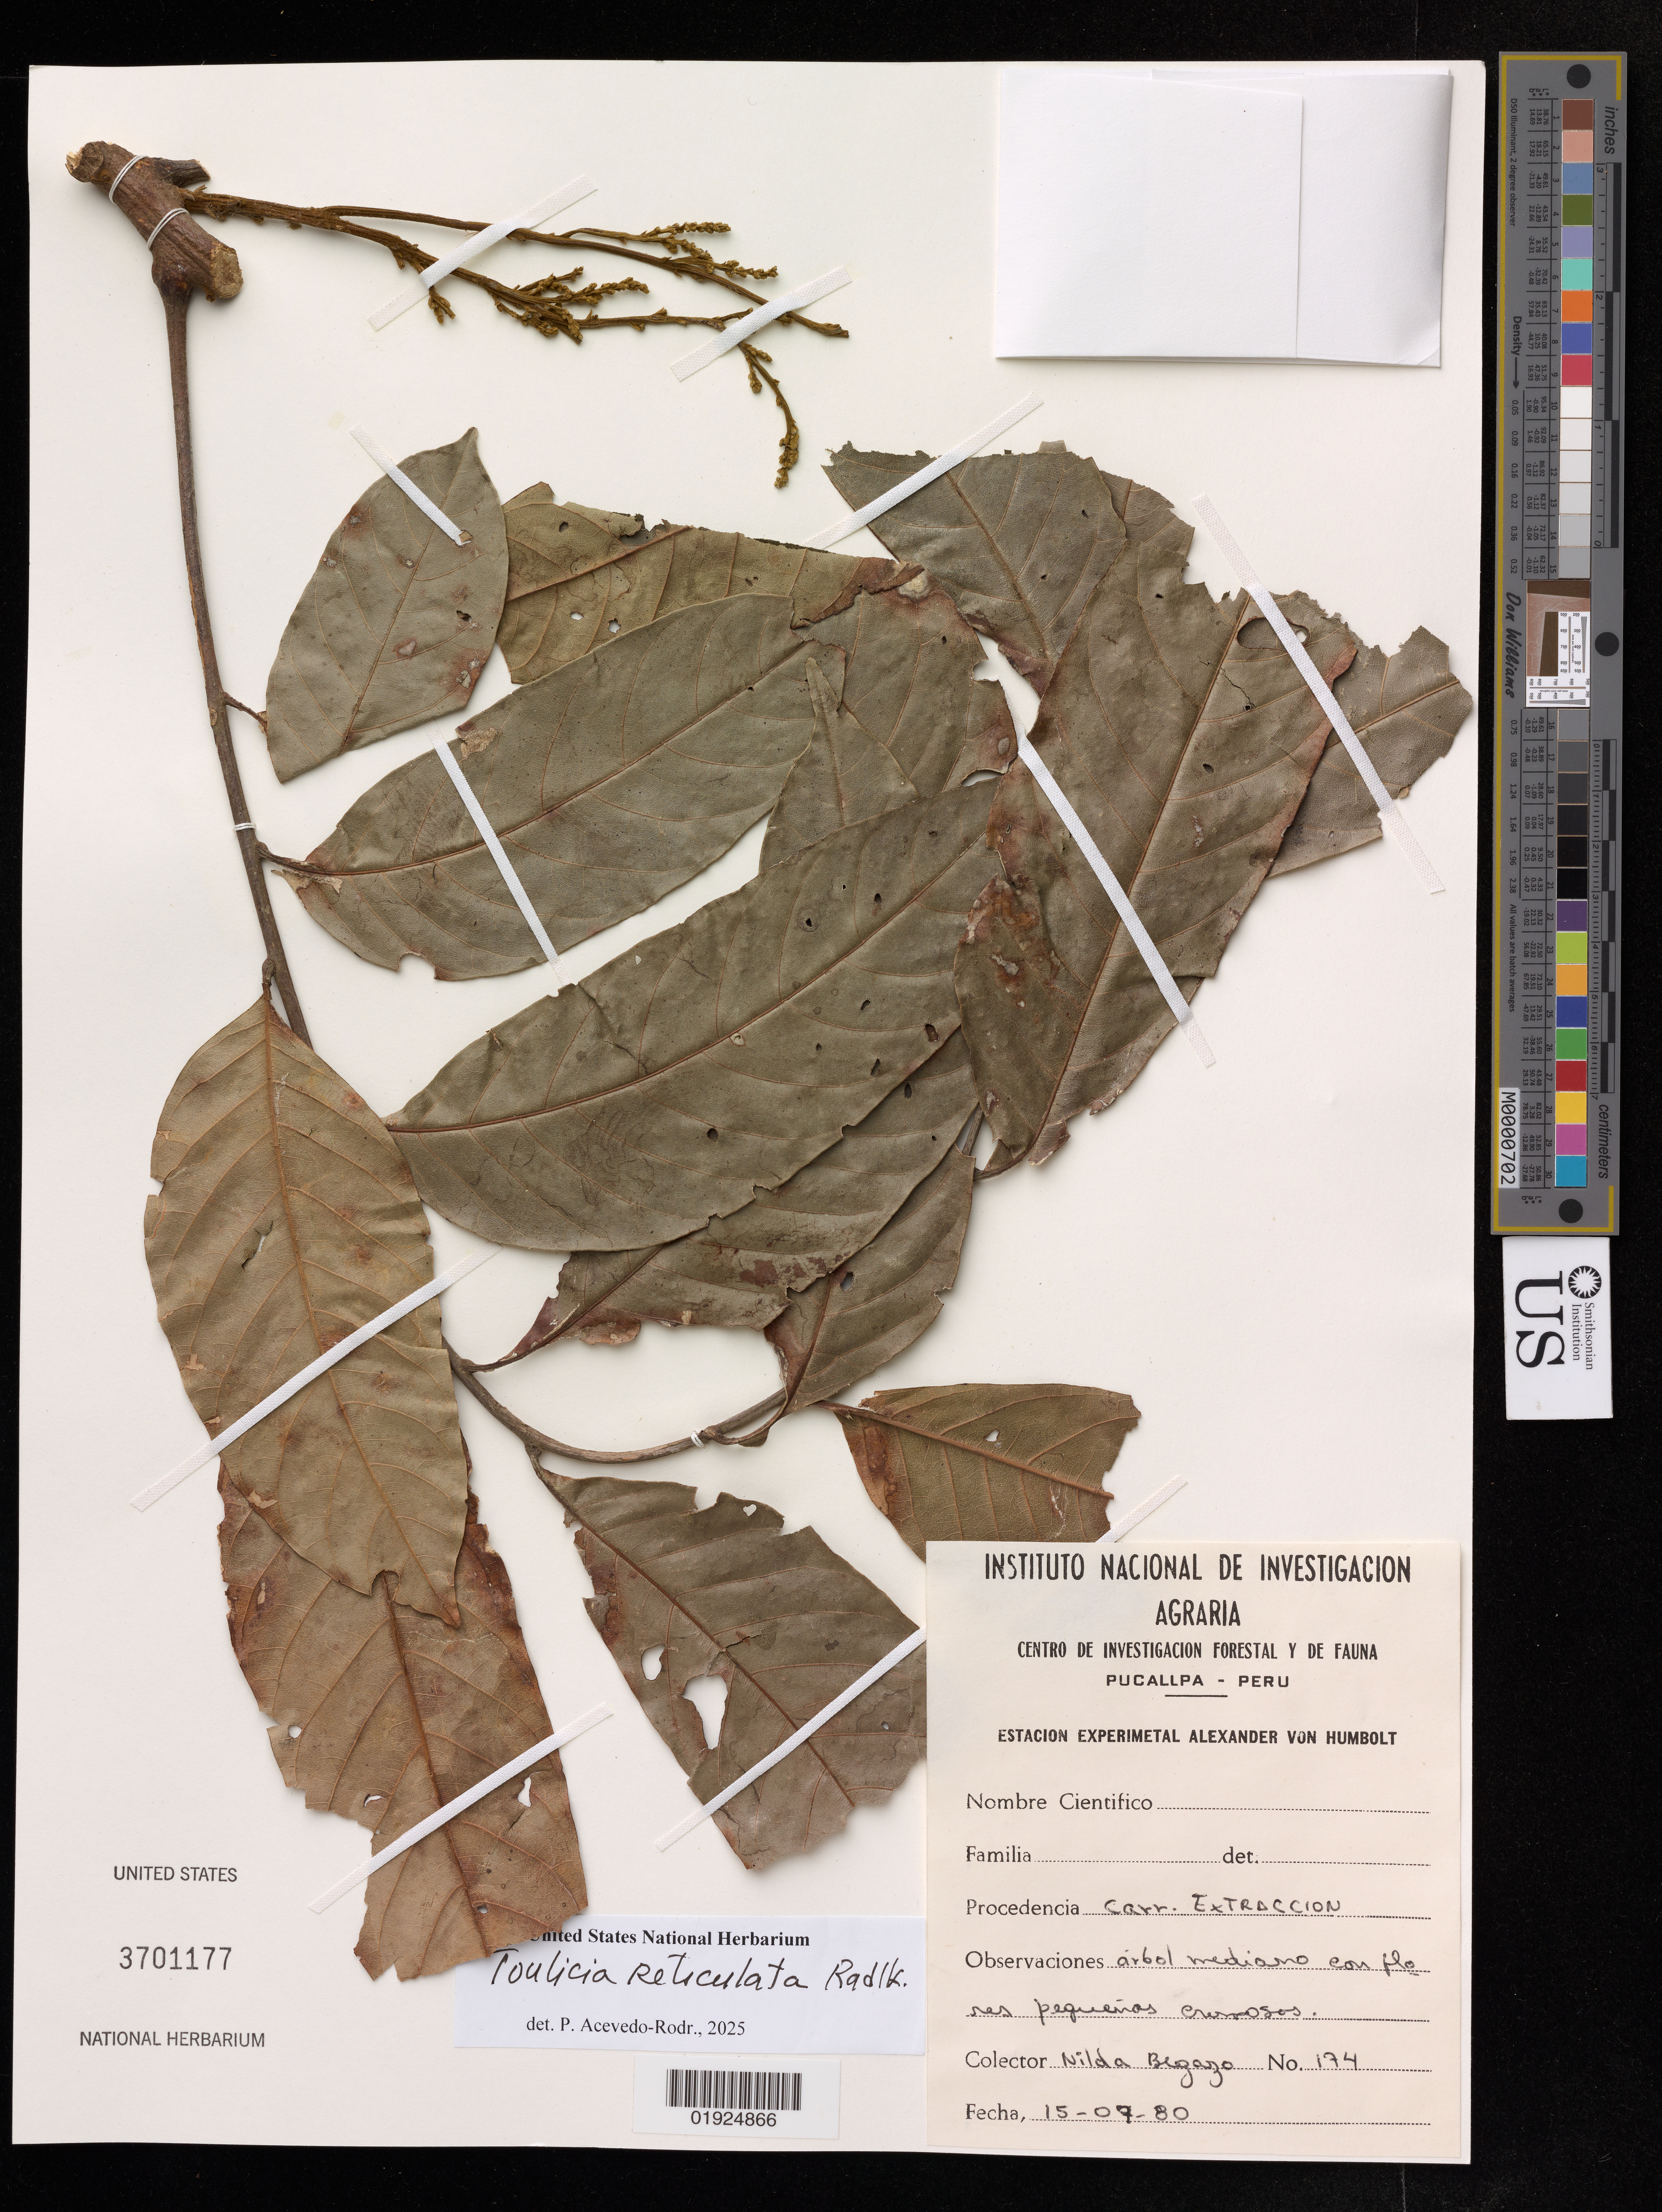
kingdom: Plantae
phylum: Tracheophyta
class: Magnoliopsida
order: Sapindales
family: Sapindaceae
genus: Toulicia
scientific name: Toulicia reticulata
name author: Radlk.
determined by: Acevedo-Rodriguez, P., (US), Smithsonian Institution - National Museum of Natural History (UNITED STATES)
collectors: N. Begazo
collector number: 174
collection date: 1980-07-15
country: Peru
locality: Procedencia: Carr. Extraccion [?]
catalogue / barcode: US 3701177